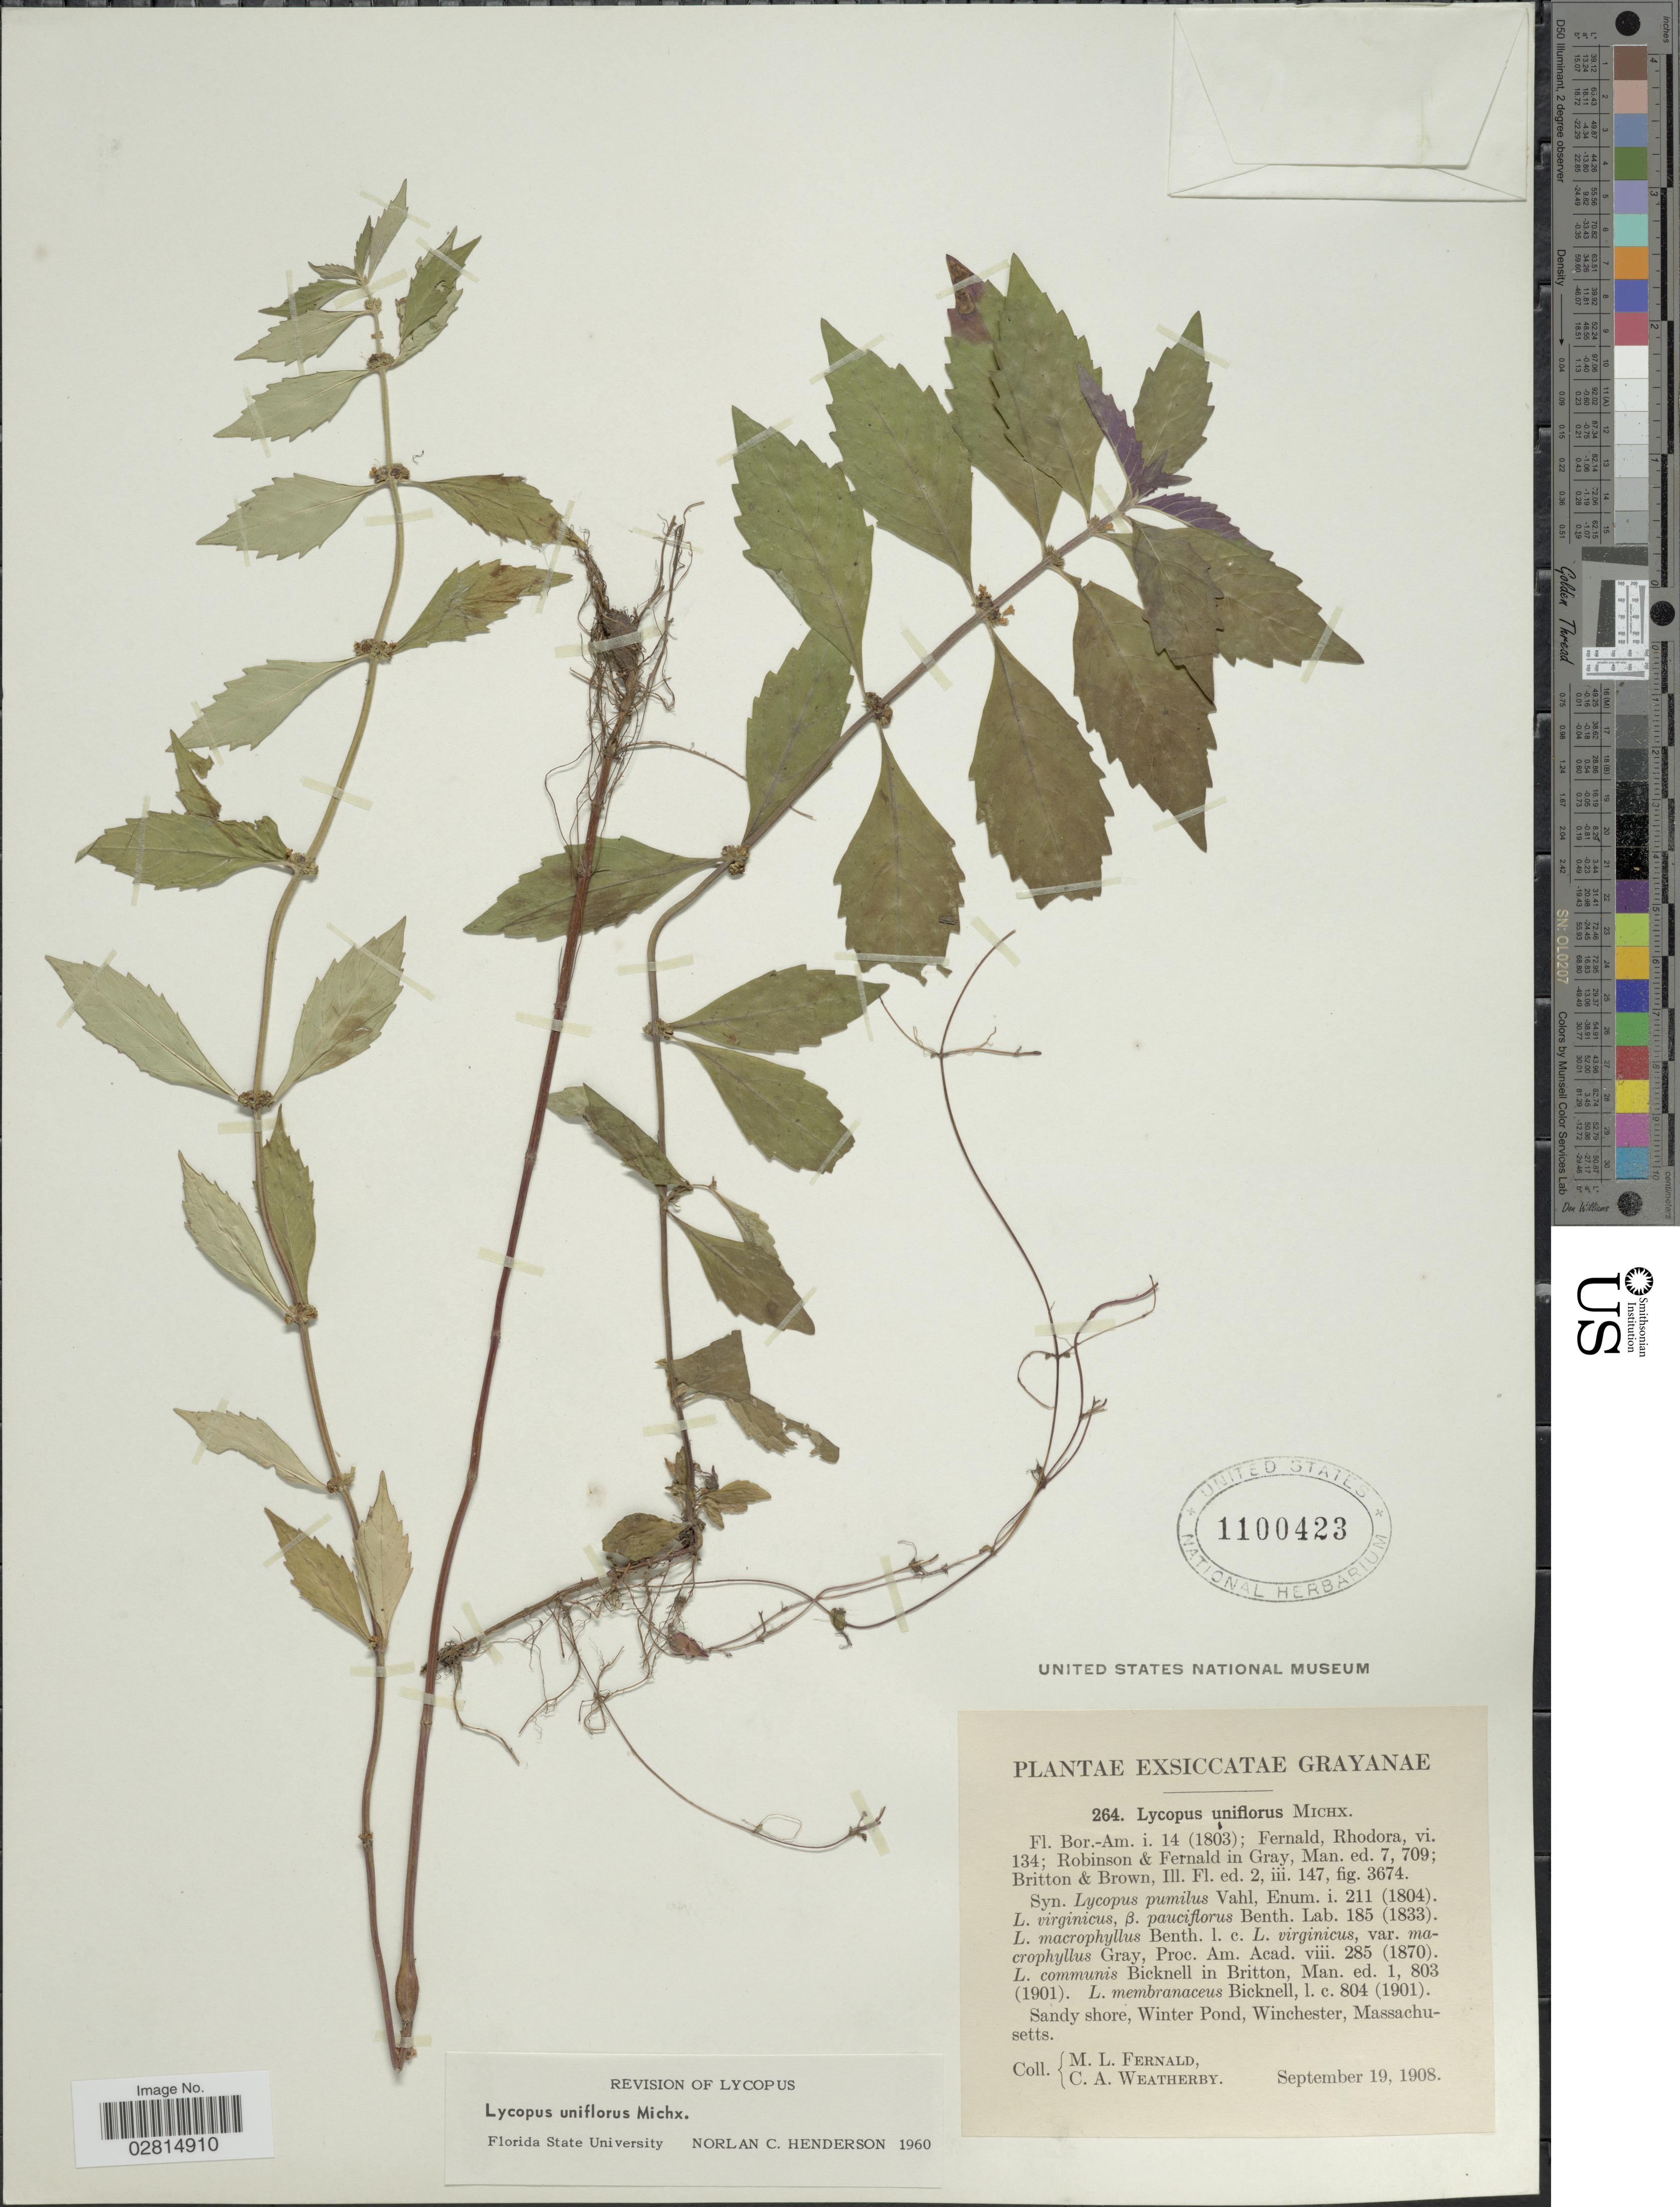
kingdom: Plantae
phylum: Tracheophyta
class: Magnoliopsida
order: Lamiales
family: Lamiaceae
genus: Lycopus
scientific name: Lycopus uniflorus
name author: Michx.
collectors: M. L. Fernald & C. A. Weatherby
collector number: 264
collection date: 1908-09-19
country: United States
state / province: Massachusetts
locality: Grayanae, Winter Pond, Winchester.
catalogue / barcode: US 1100423